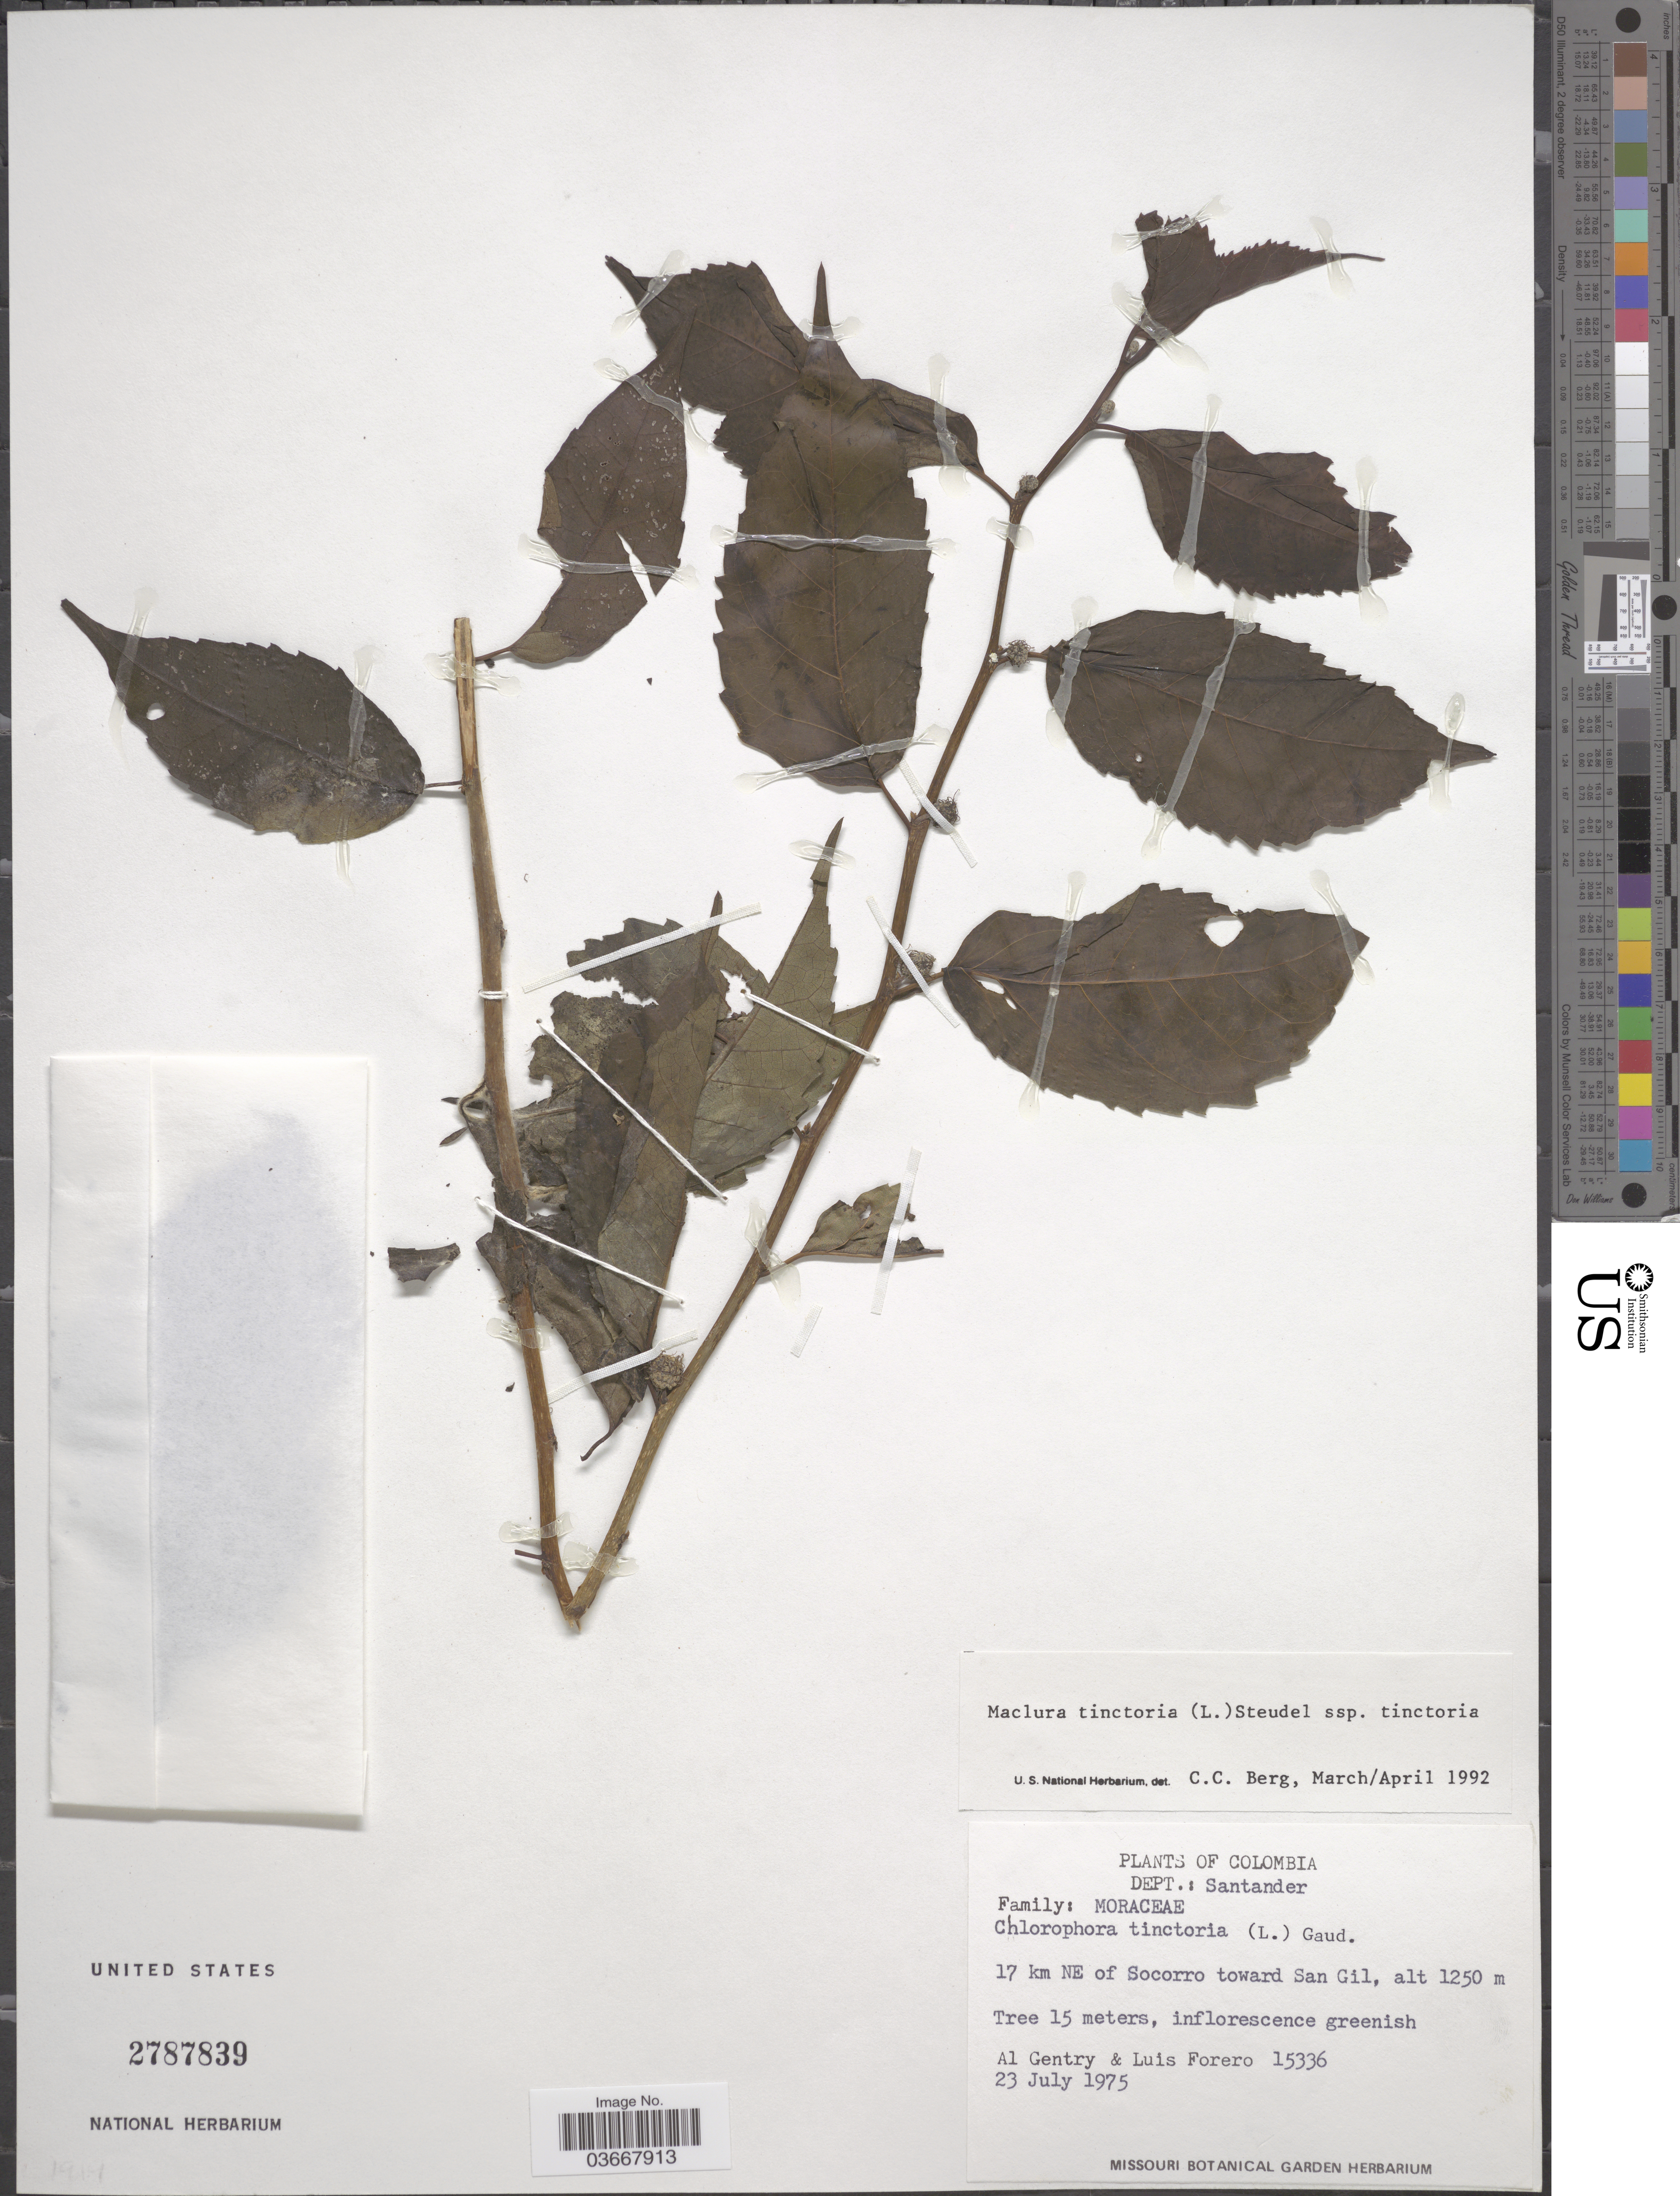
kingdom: Plantae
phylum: Tracheophyta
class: Magnoliopsida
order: Rosales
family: Moraceae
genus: Maclura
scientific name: Maclura tinctoria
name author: (L.) D. Don ex Steud.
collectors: A. H. Gentry & L. Forero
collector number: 15336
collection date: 1975-07-23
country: Colombia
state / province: Santander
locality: Dept.: Santander. 17 km NE of Socorro toward San Gil.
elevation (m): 1250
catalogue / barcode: US 2787839